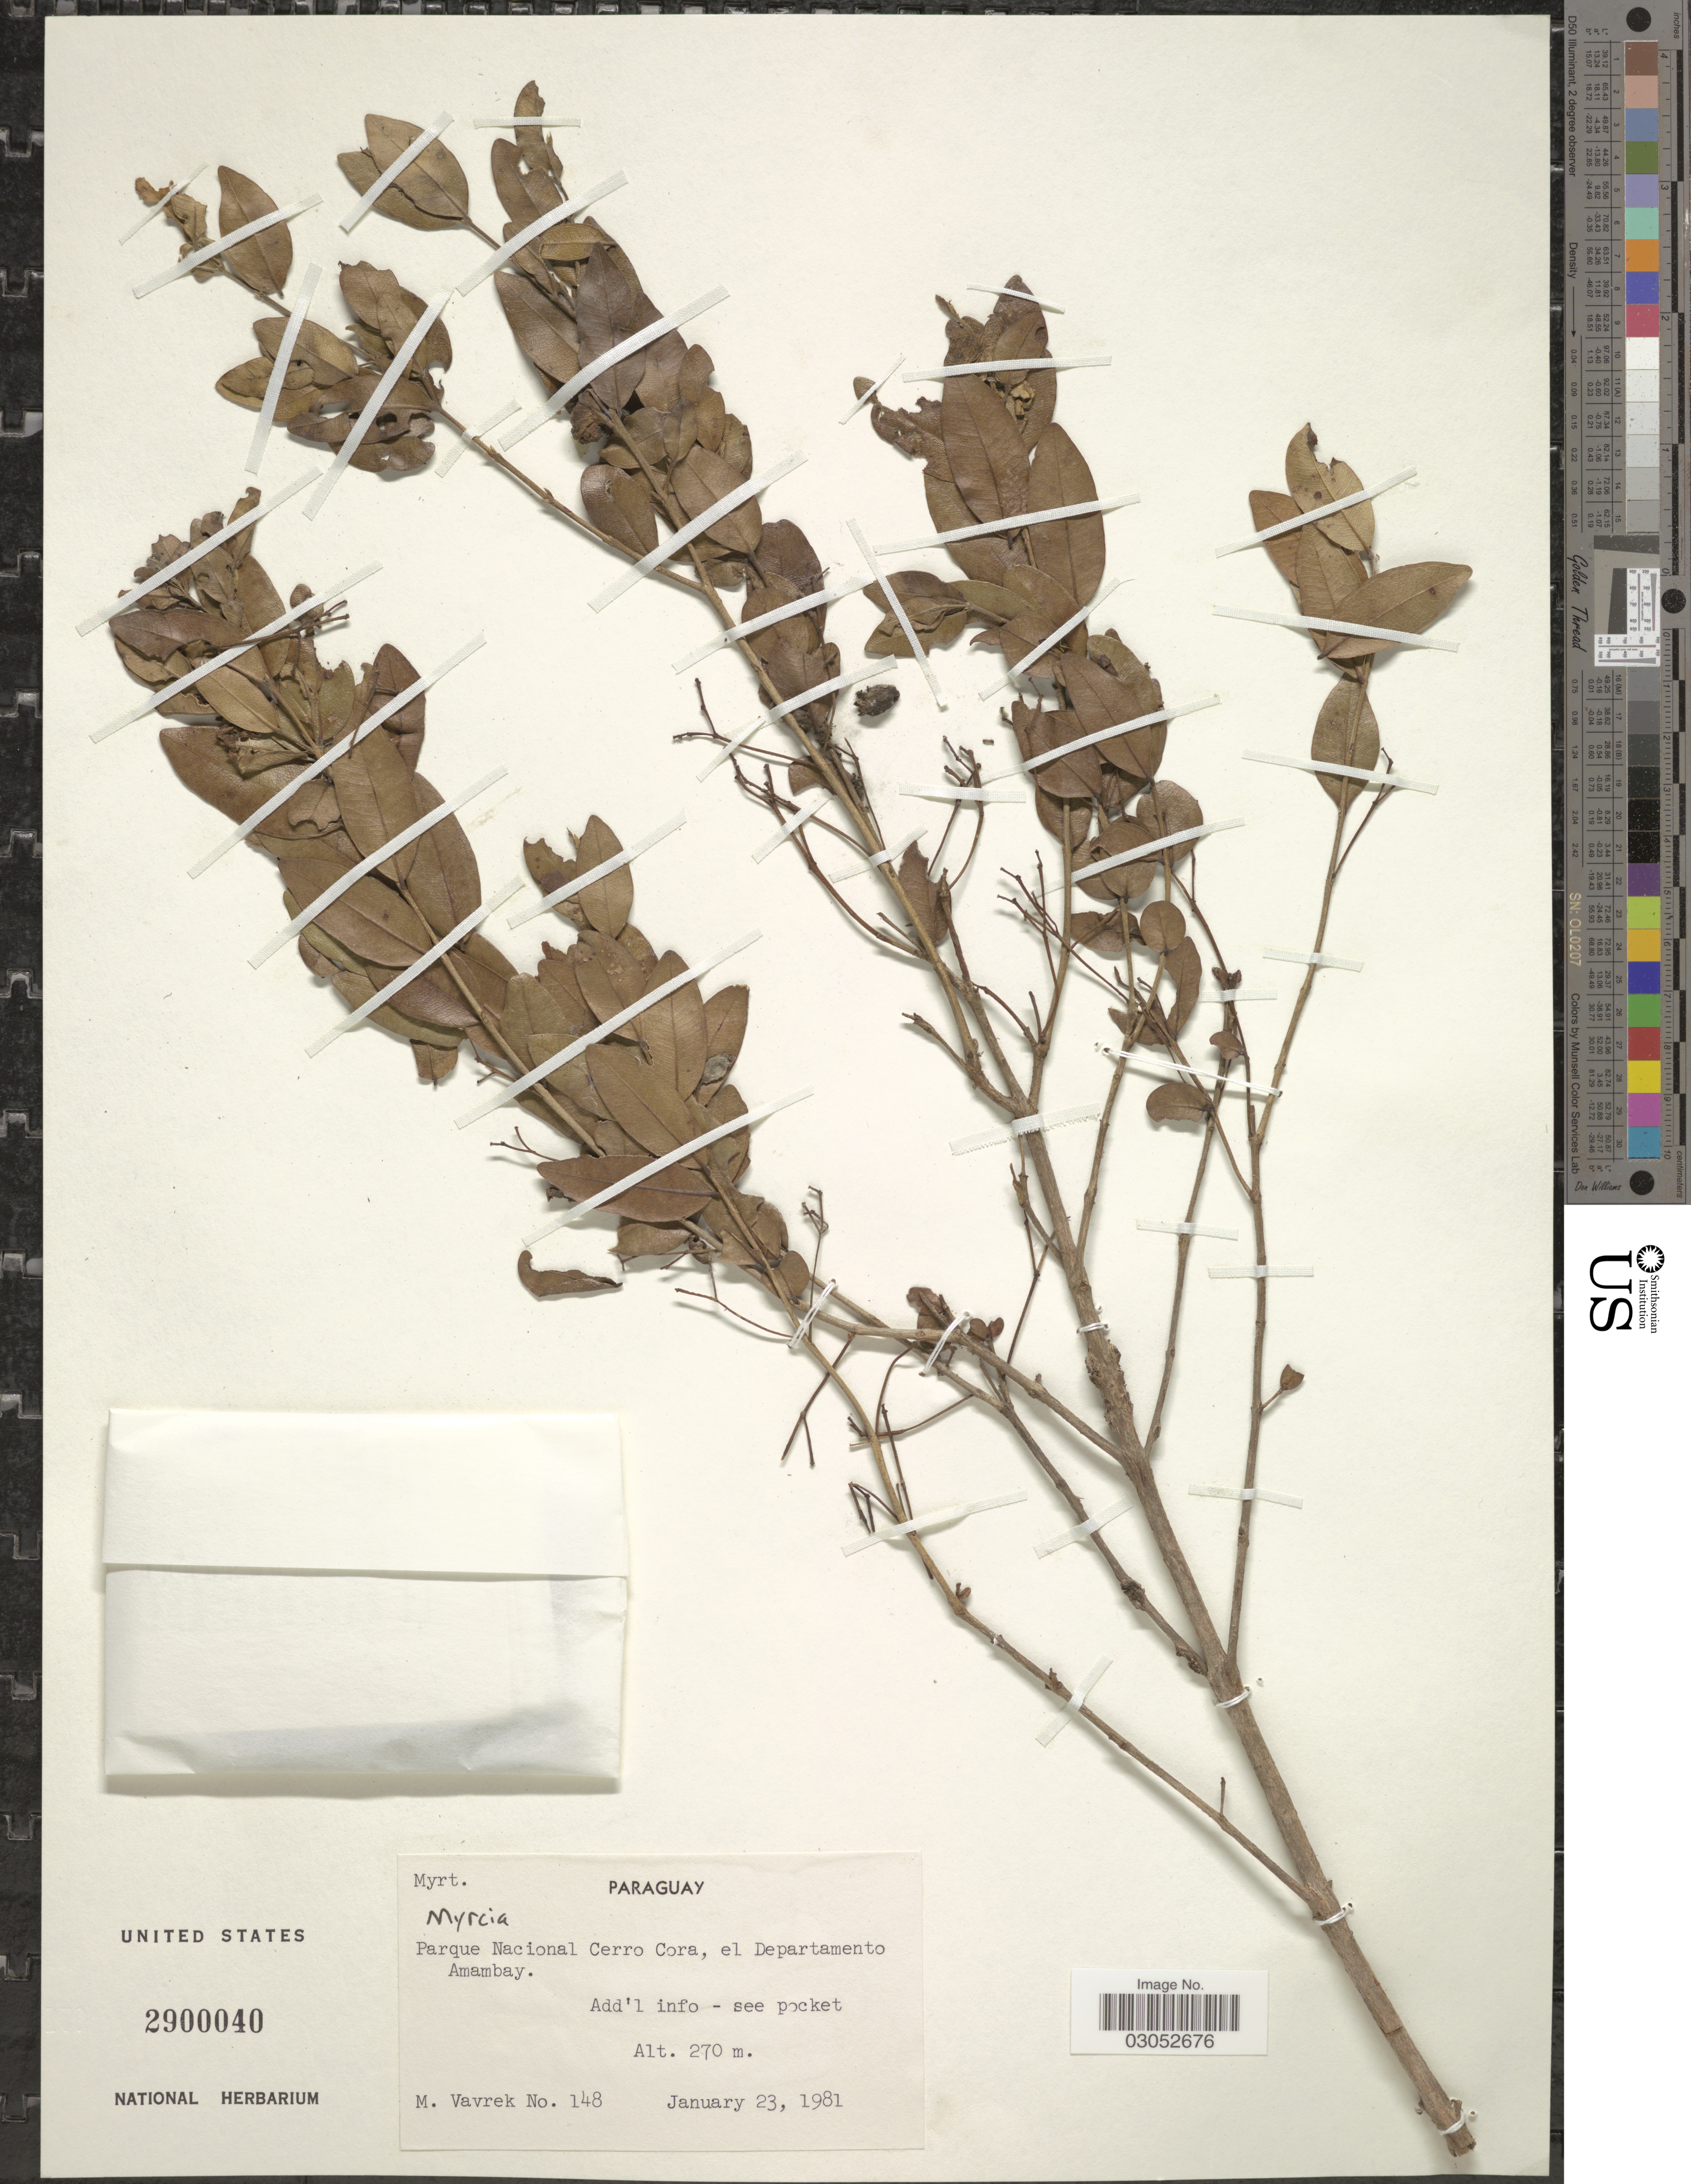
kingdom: Plantae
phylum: Tracheophyta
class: Magnoliopsida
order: Myrtales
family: Myrtaceae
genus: Myrcia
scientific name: Myrcia sp.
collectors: M. Vavrek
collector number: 148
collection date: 1981-01-23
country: Paraguay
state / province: Amambay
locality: Parque Nacional Cerro Cora, el Departamento Amambay.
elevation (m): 270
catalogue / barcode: US 2900040